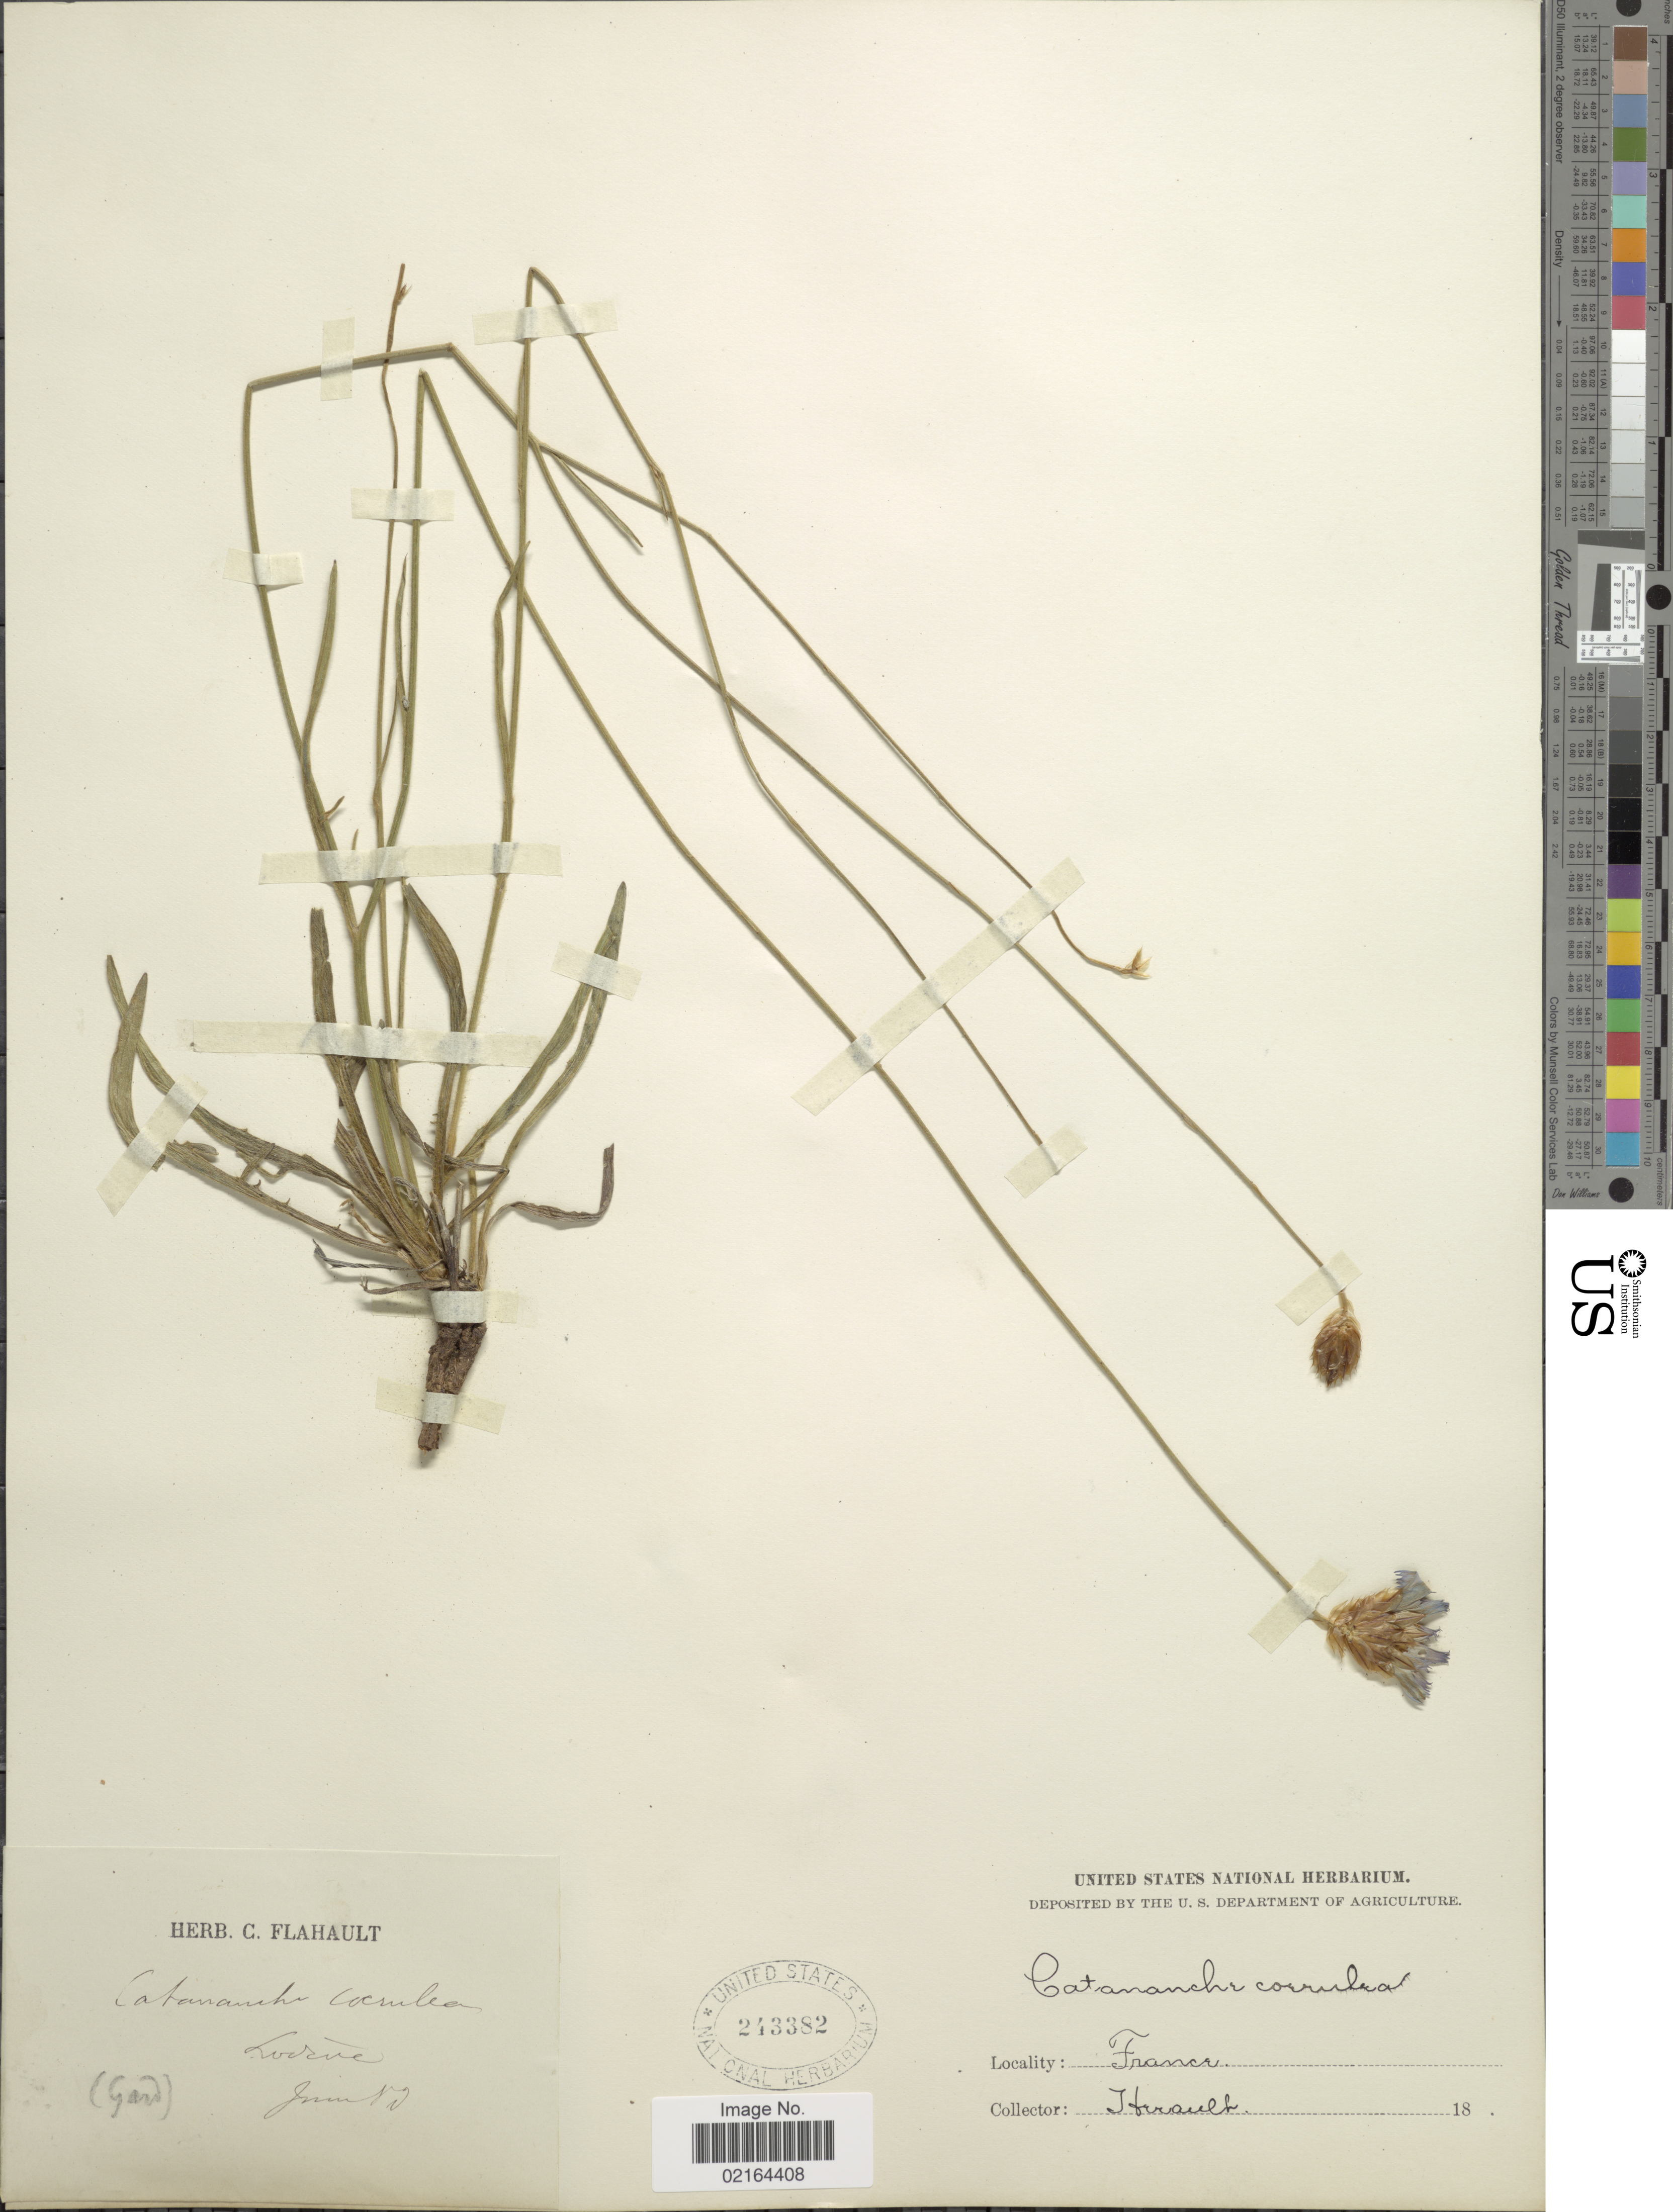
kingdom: Plantae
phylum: Tracheophyta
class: Magnoliopsida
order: Asterales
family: Asteraceae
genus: Catananche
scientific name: Catananche caerulea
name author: L.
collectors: Flahault, C.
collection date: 1889-06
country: France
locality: (Gard) Lodine [interpreted]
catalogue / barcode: US 243382